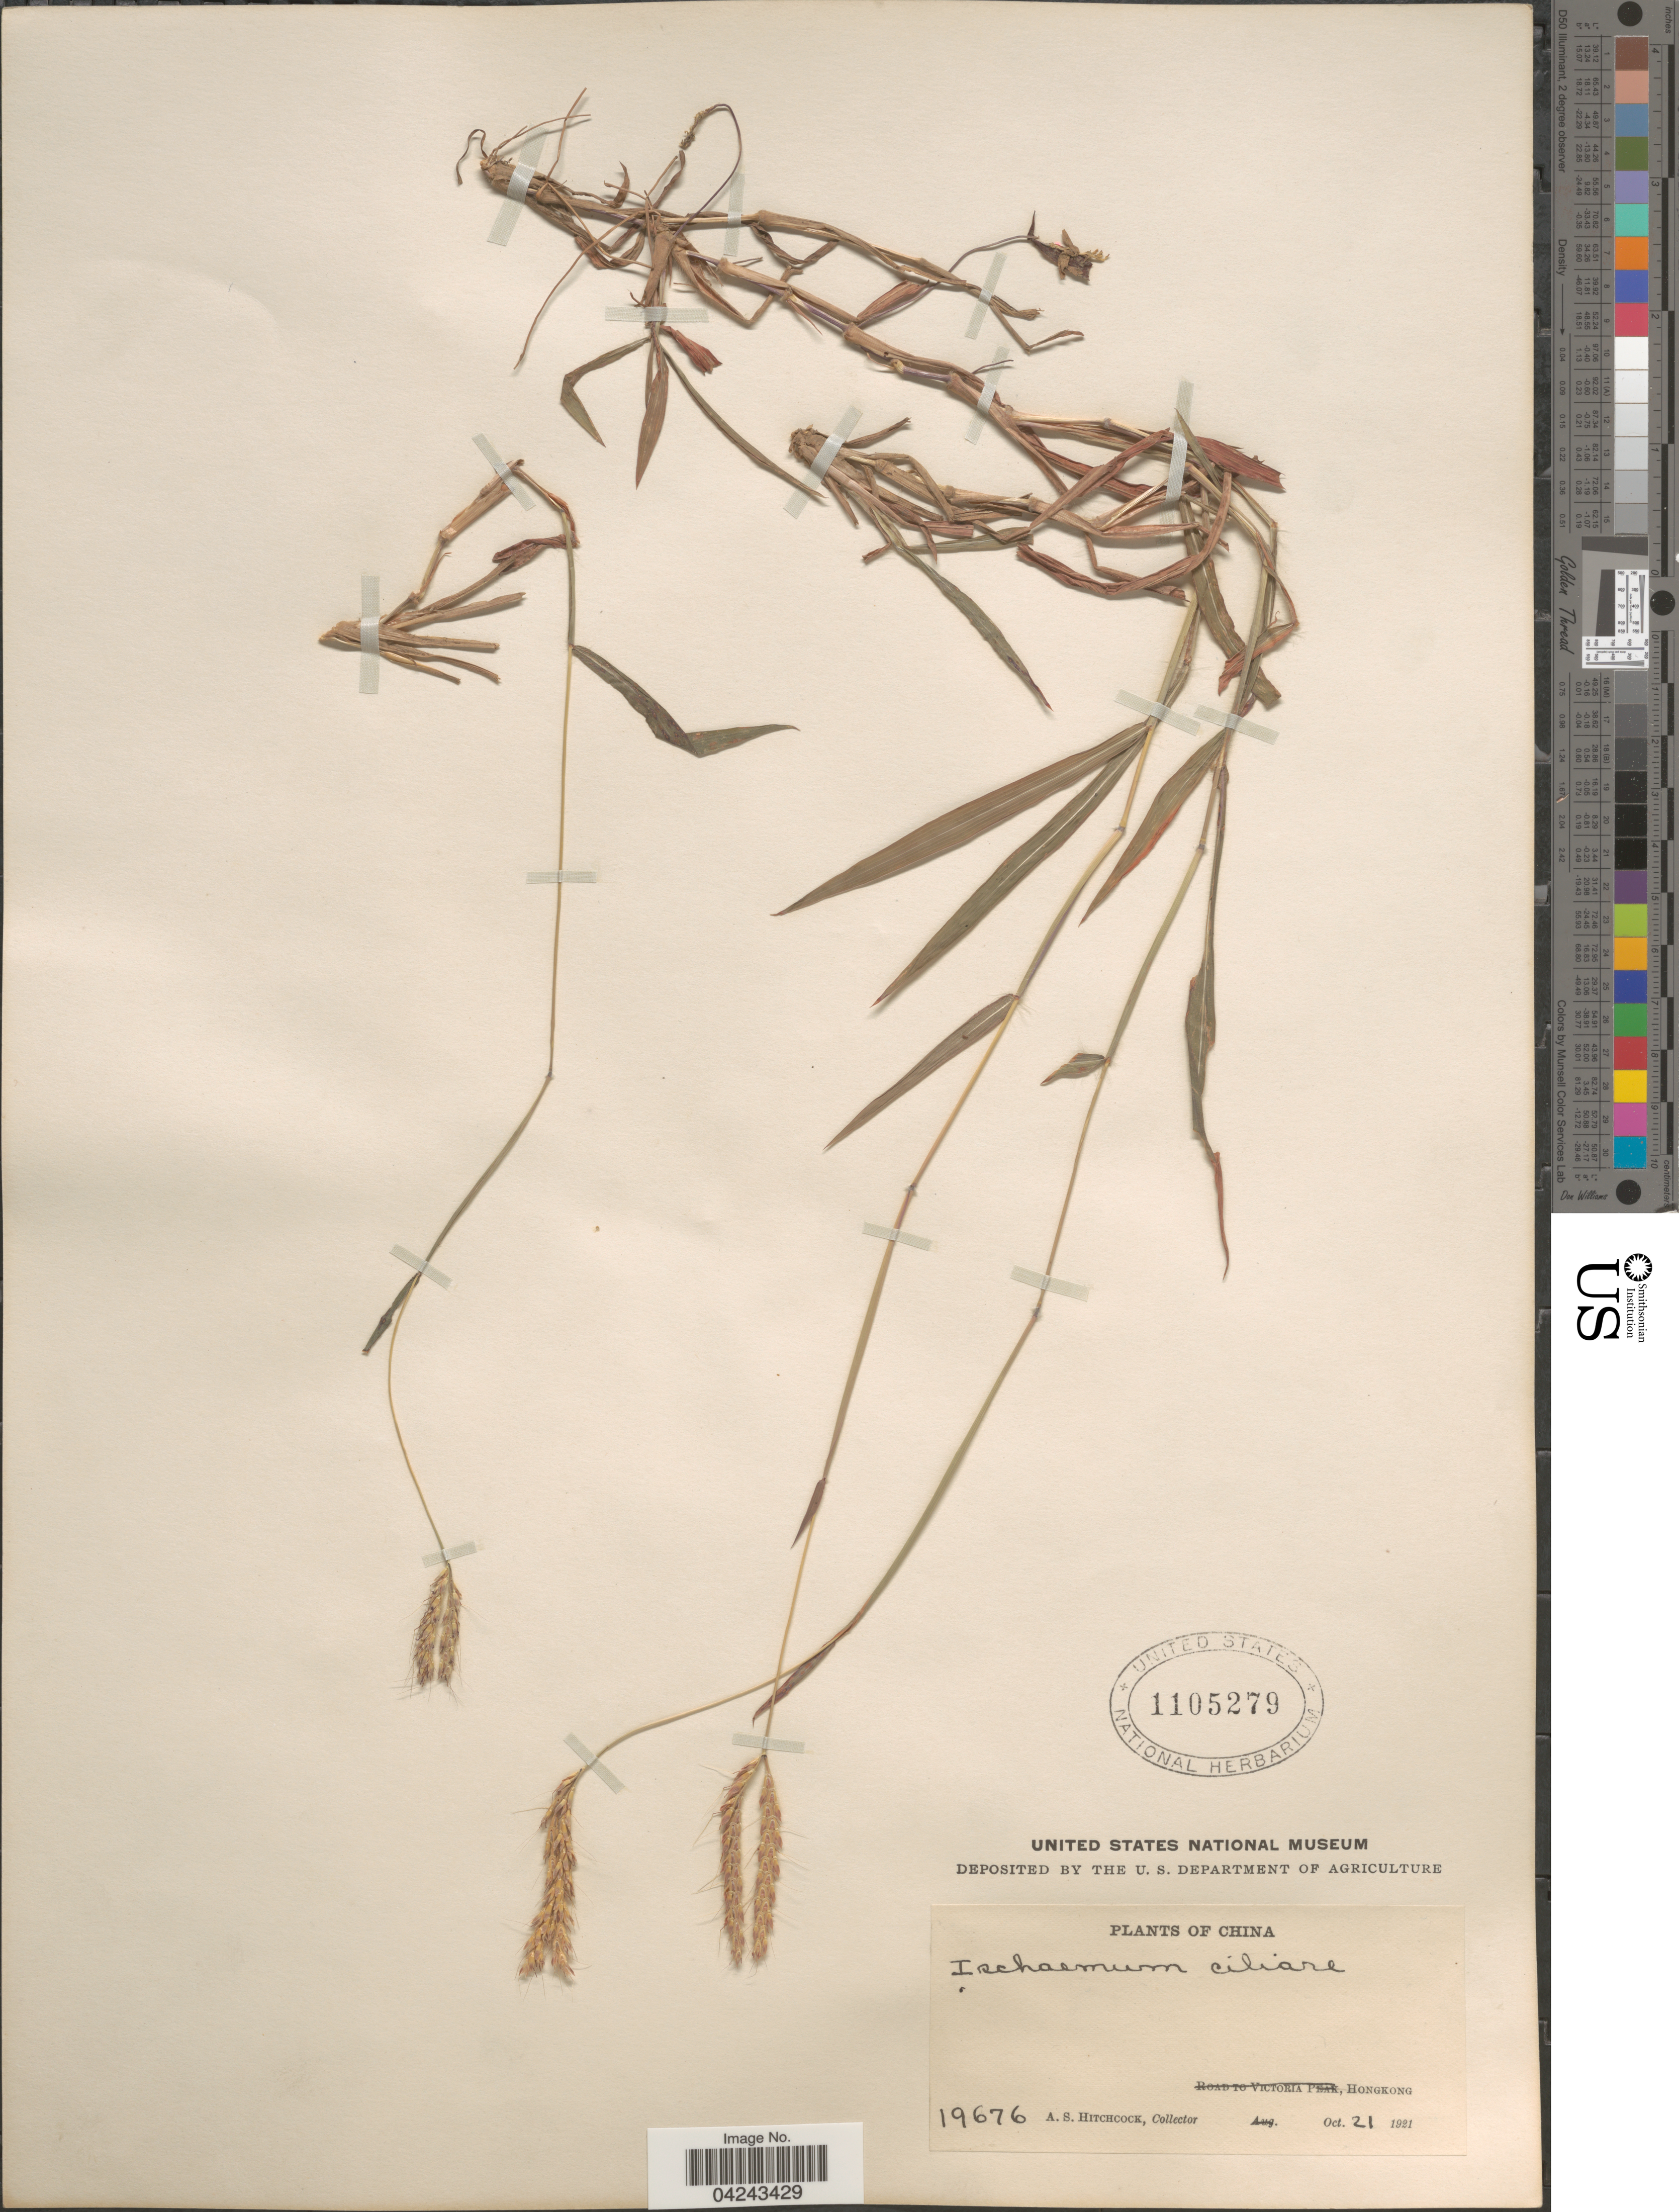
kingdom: Plantae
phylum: Tracheophyta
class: Liliopsida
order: Poales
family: Poaceae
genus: Ischaemum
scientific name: Ischaemum ciliare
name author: Retz.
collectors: A. S. Hitchcock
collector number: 19676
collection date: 1921-10-21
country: China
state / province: Hong Kong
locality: Hongkong.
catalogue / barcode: US 1105279